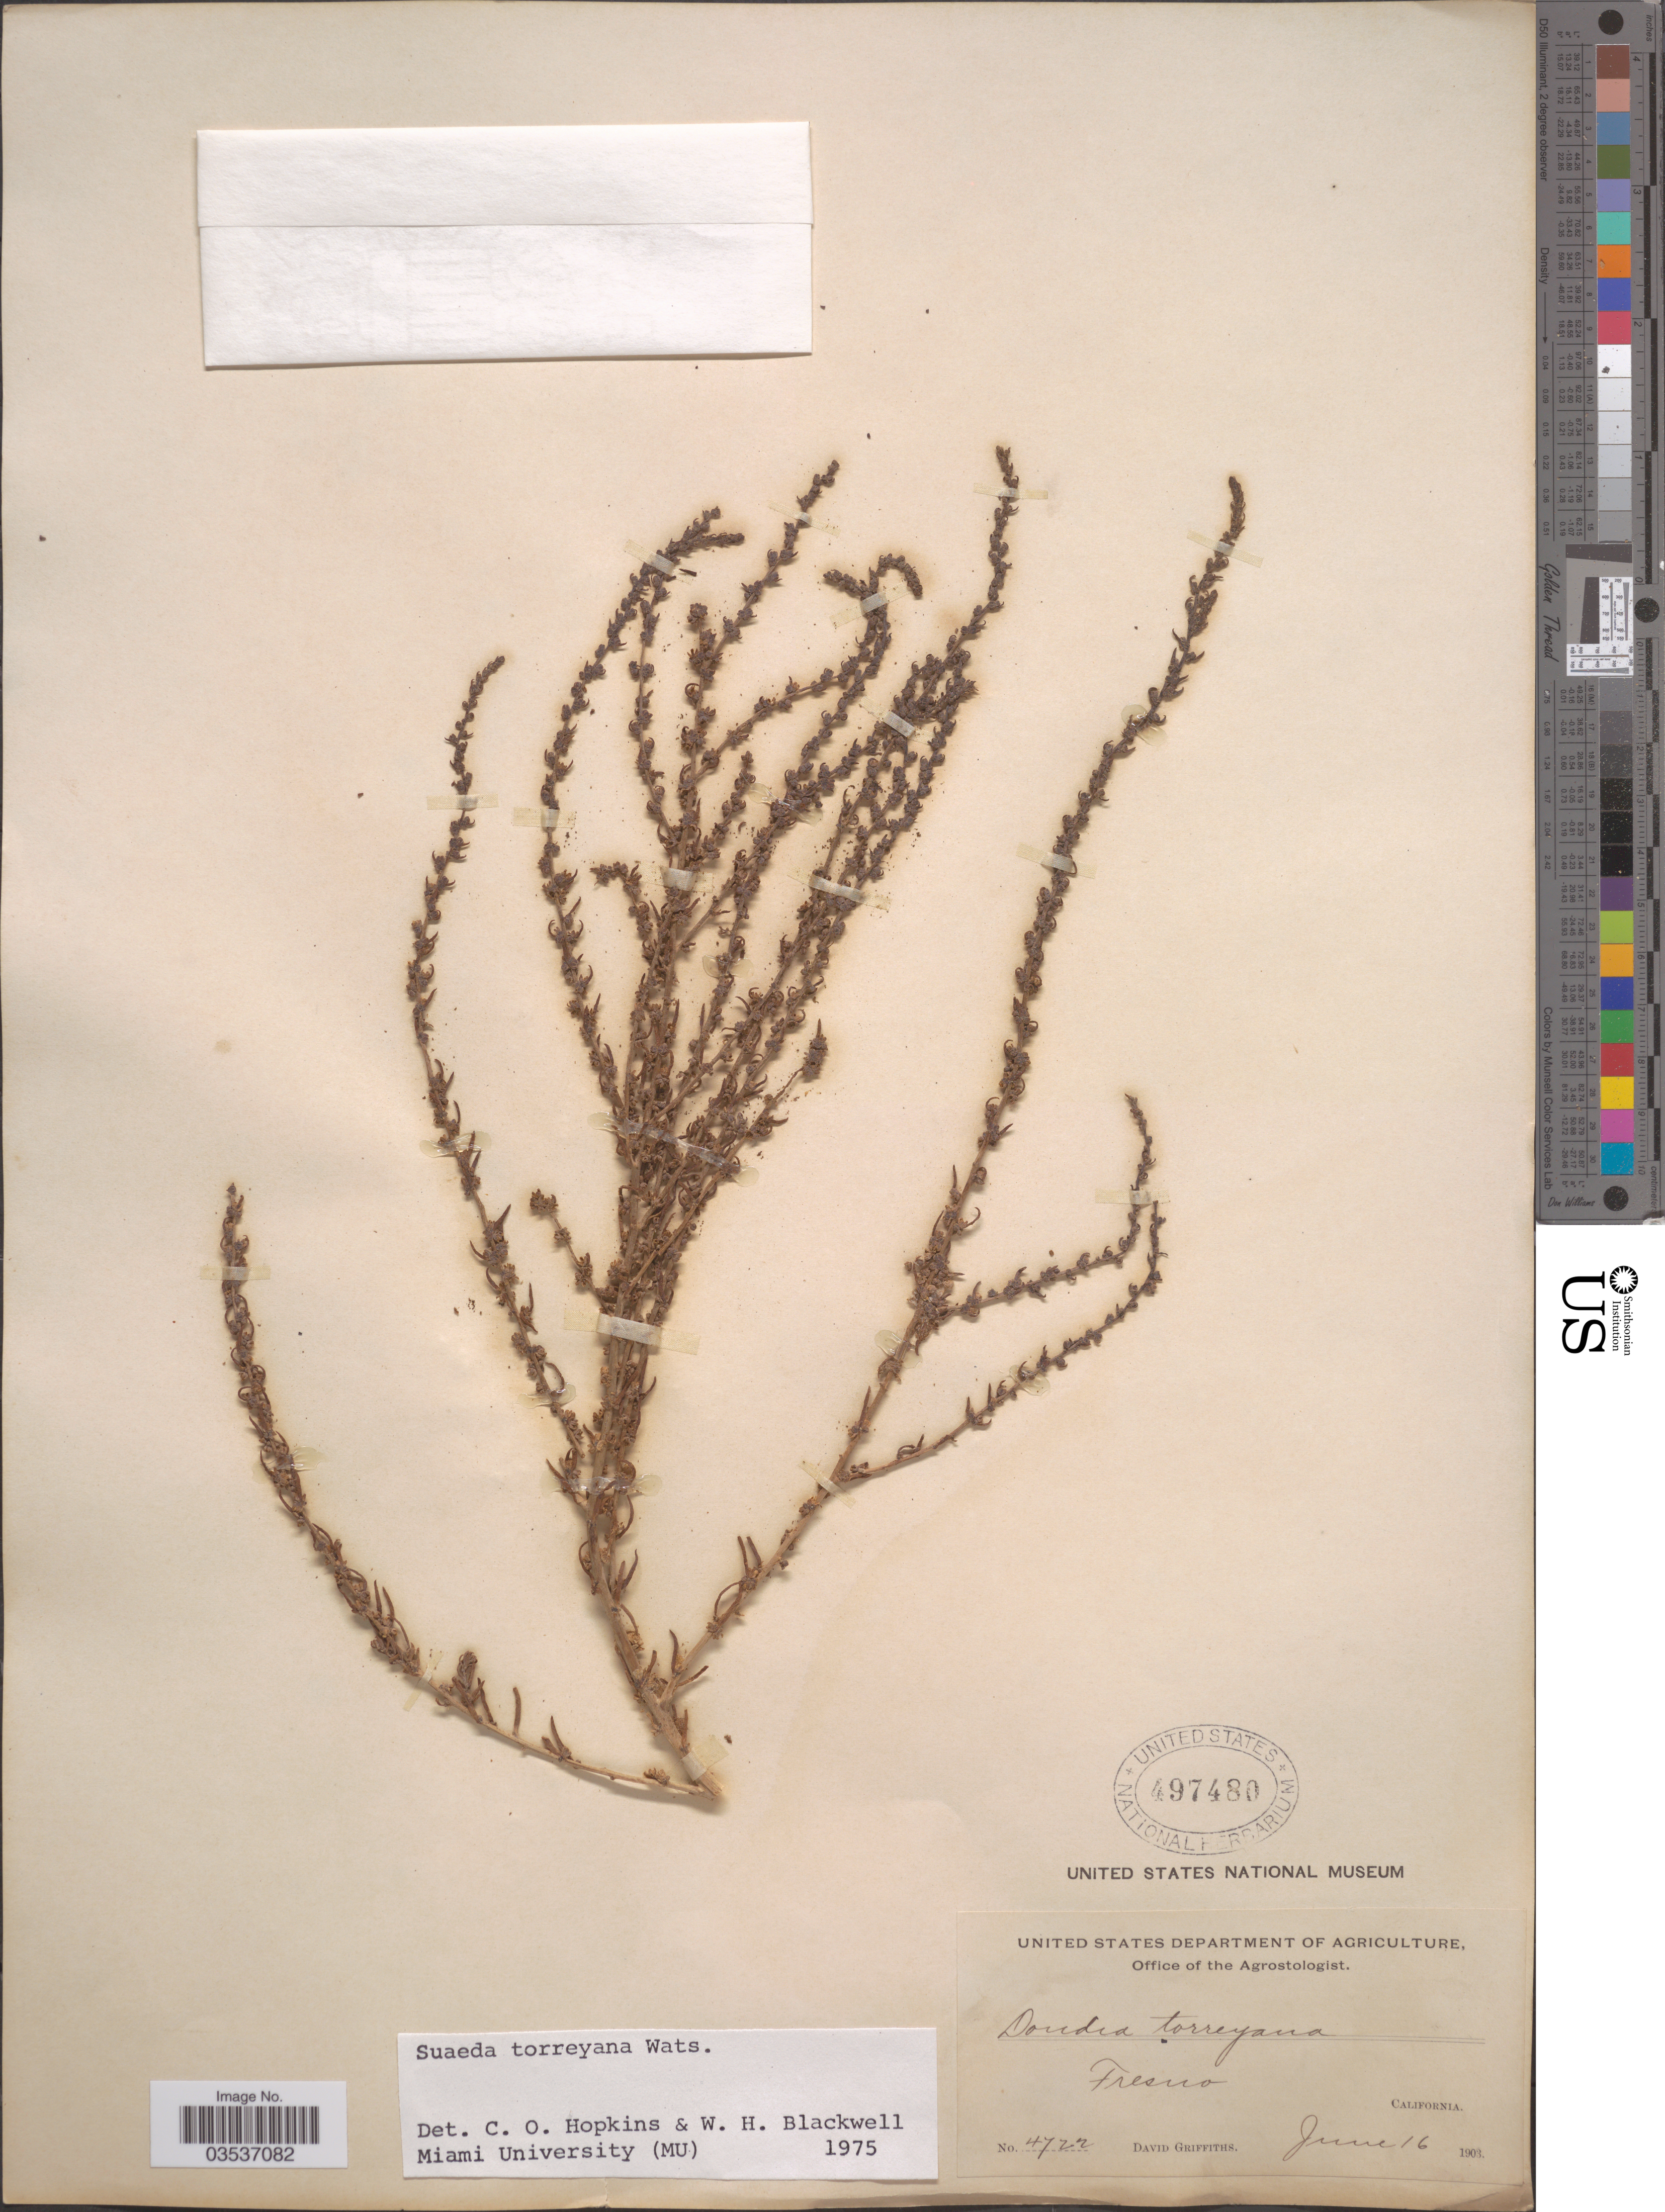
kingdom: Plantae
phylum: Tracheophyta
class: Magnoliopsida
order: Caryophyllales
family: Amaranthaceae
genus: Suaeda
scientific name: Suaeda torreyana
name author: S. Watson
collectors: D. Griffiths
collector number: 4722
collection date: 1903-06-16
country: United States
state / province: California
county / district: Fresno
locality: Fresno.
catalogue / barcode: US 497480